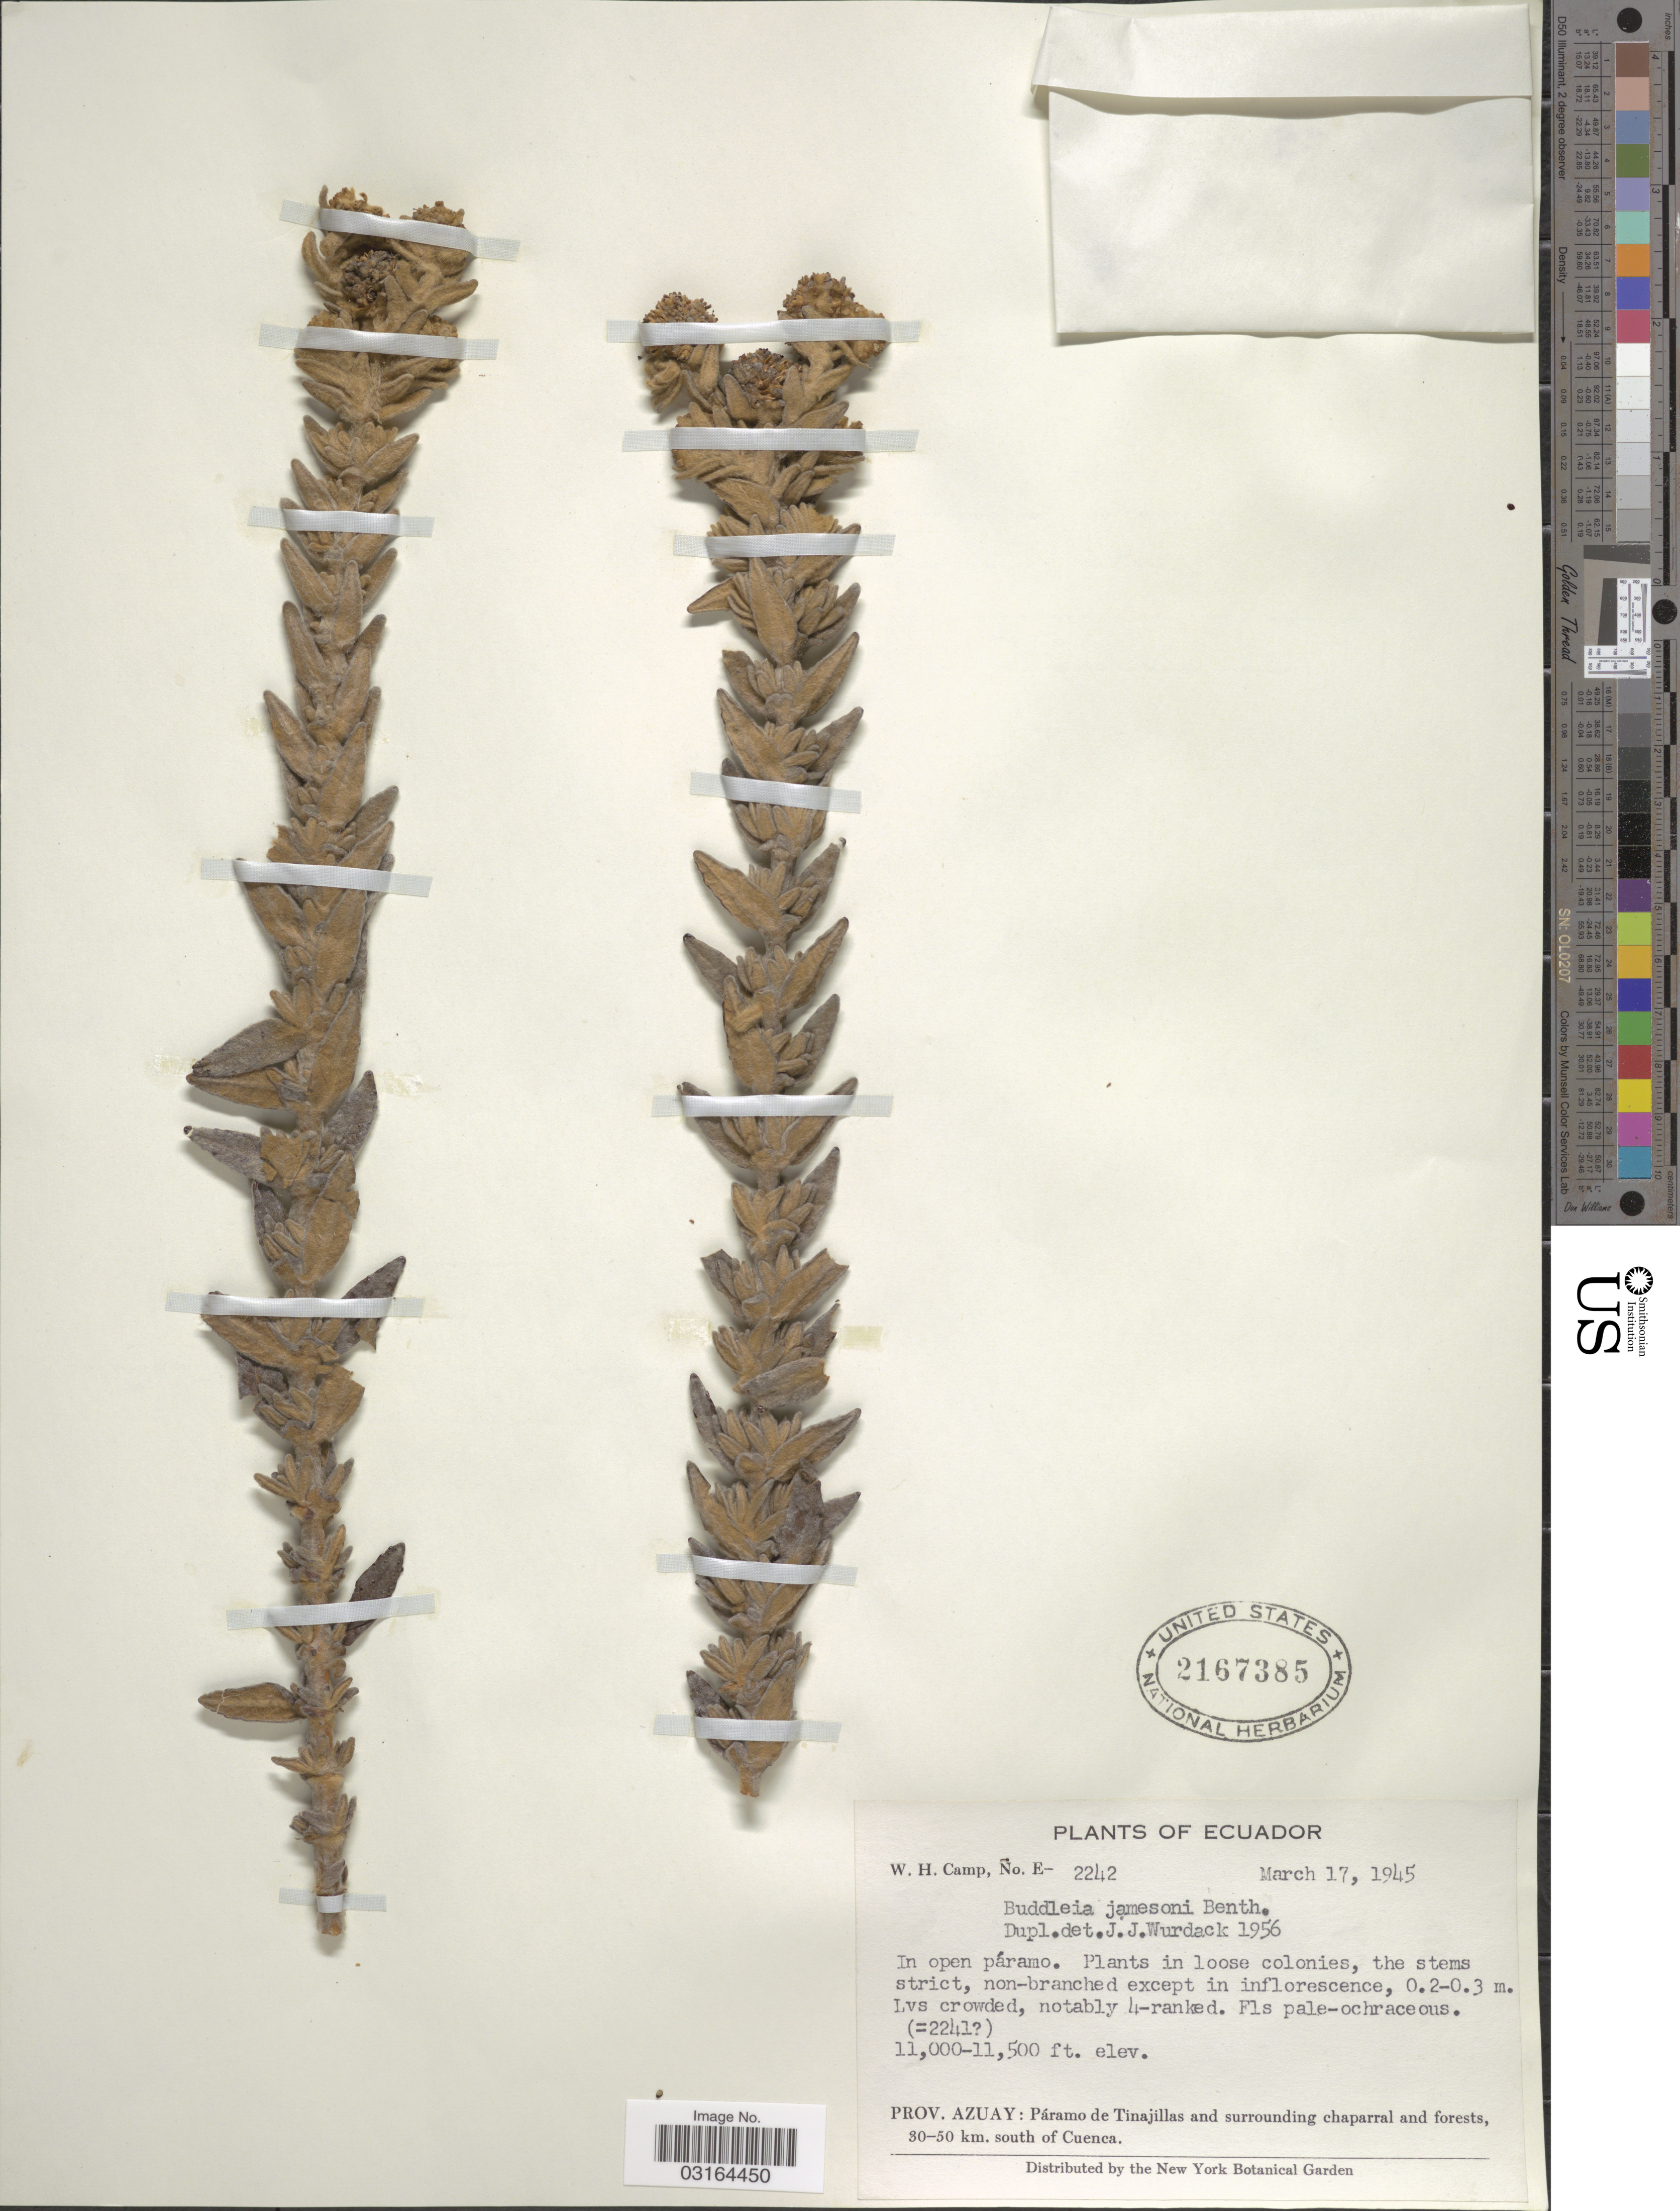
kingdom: Plantae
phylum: Tracheophyta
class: Magnoliopsida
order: Lamiales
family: Scrophulariaceae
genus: Buddleja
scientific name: Buddleja jamesonii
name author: Benth.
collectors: W. H. Camp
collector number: E-2242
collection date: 1945-03-17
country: Ecuador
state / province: Azuay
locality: Prov. Azuay: Páramo de Tinajillas and surrounding chaparral and forests, 30-50 km. south of Cuenca.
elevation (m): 3353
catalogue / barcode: US 2167385